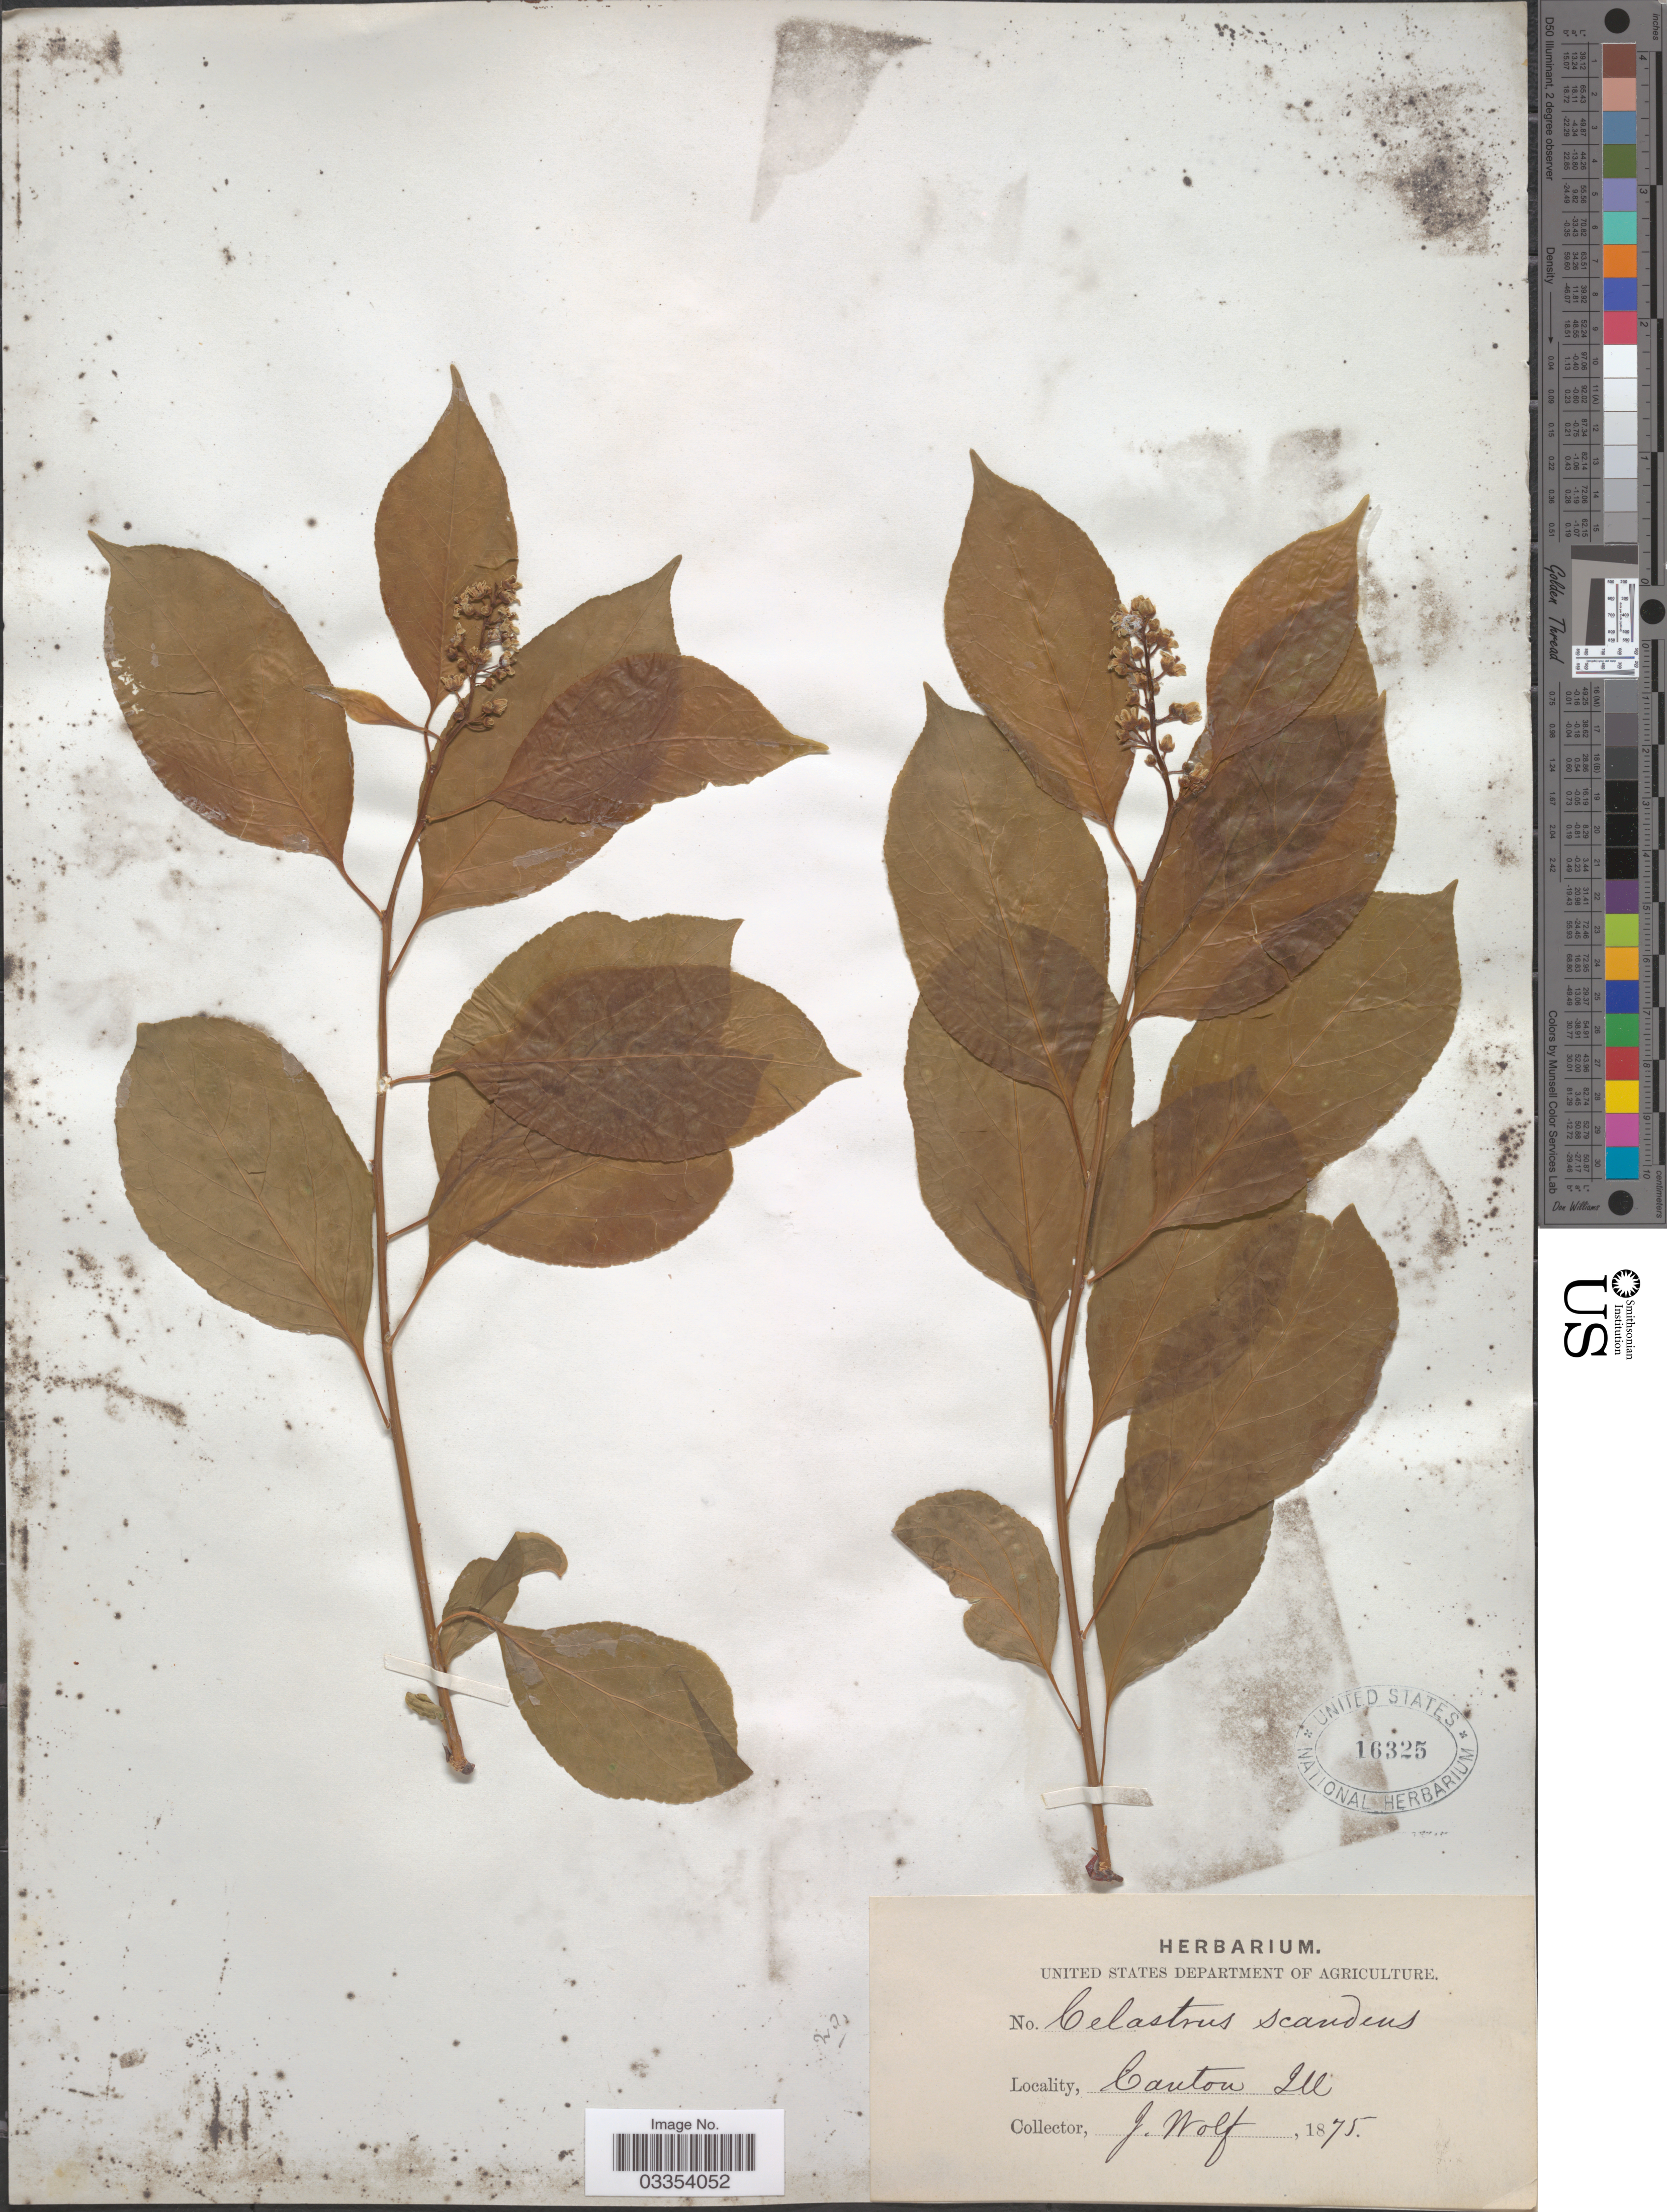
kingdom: Plantae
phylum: Tracheophyta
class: Magnoliopsida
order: Celastrales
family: Celastraceae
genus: Celastrus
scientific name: Celastrus scandens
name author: L.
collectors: J. Wolf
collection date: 1875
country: United States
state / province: Illinois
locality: Canton.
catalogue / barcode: US 16325